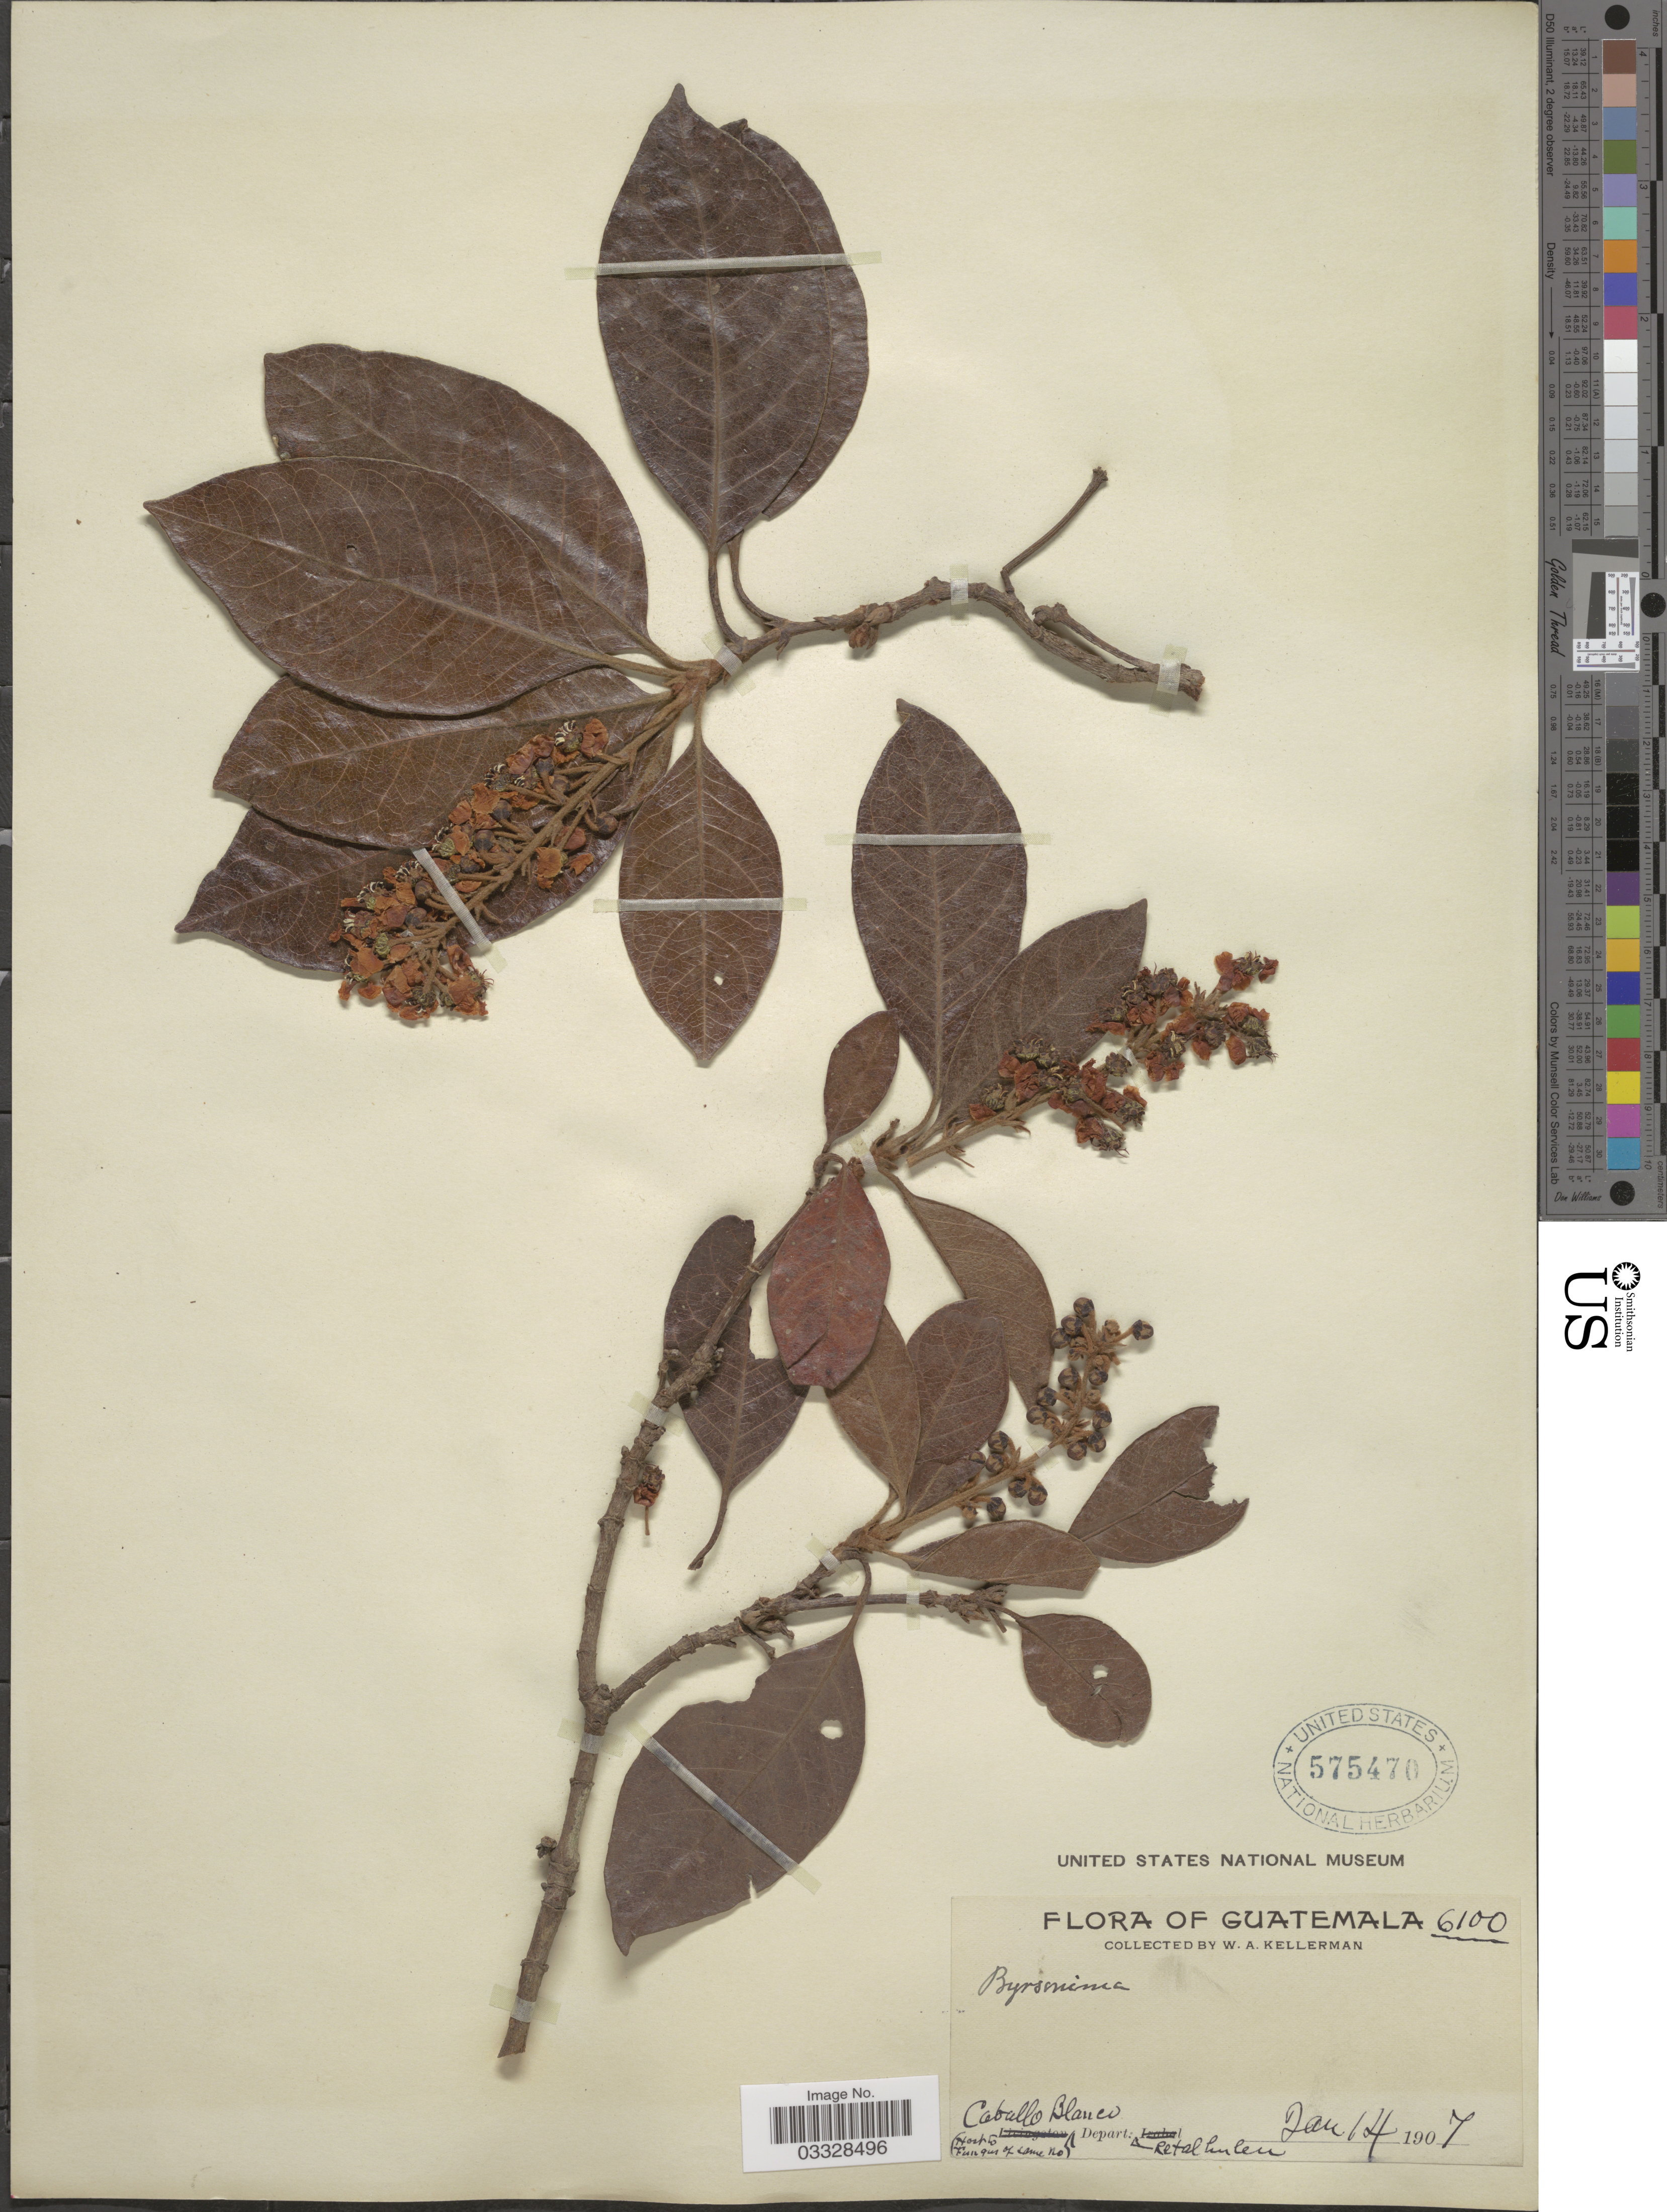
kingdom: Plantae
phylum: Tracheophyta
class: Magnoliopsida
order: Malpighiales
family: Malpighiaceae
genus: Byrsonima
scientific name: Byrsonima crassifolia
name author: (L.) Kunth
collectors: W. Kellerman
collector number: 6100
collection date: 1907-01-14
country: Guatemala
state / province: Retalhuleu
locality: Caballo Blanco. Depart Retalhuleu.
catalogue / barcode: US 575470